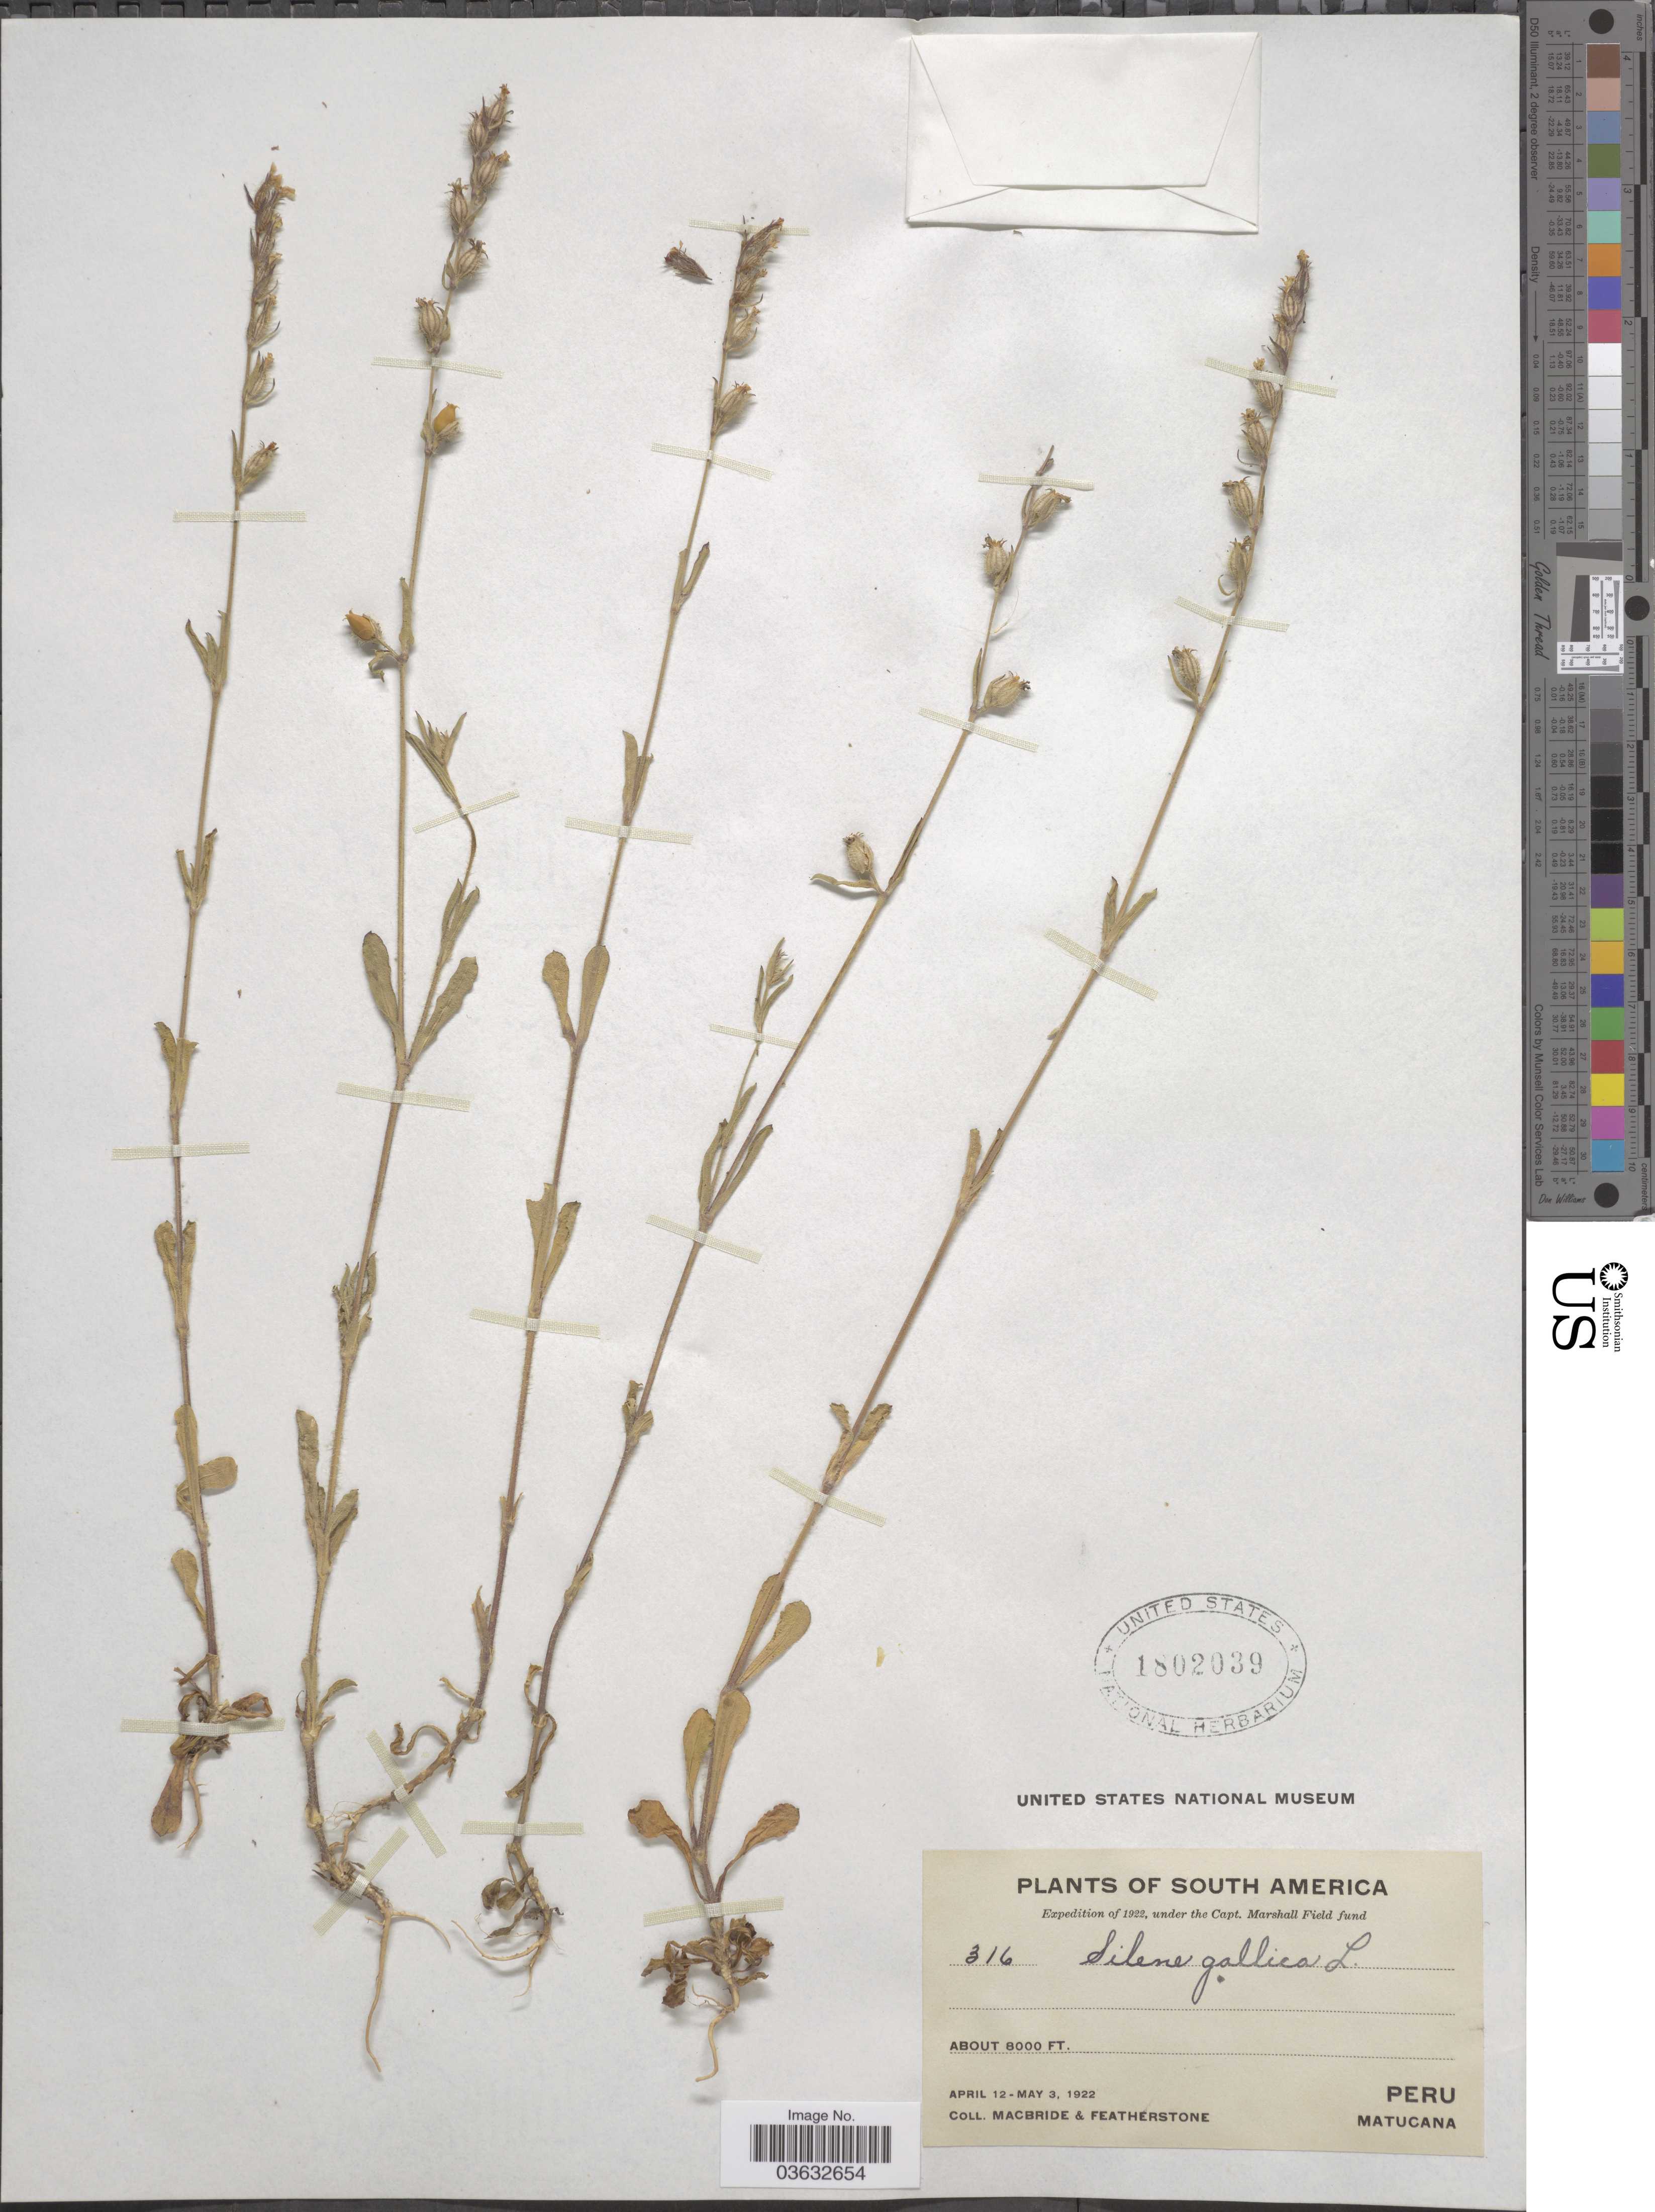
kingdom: Plantae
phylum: Tracheophyta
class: Magnoliopsida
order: Caryophyllales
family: Caryophyllaceae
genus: Silene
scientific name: Silene gallica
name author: L.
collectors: Macbride, -- & -. Featherstone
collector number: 316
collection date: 1922-04-12/1922-05-03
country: Peru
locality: Matucana.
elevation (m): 2438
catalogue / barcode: US 1802039